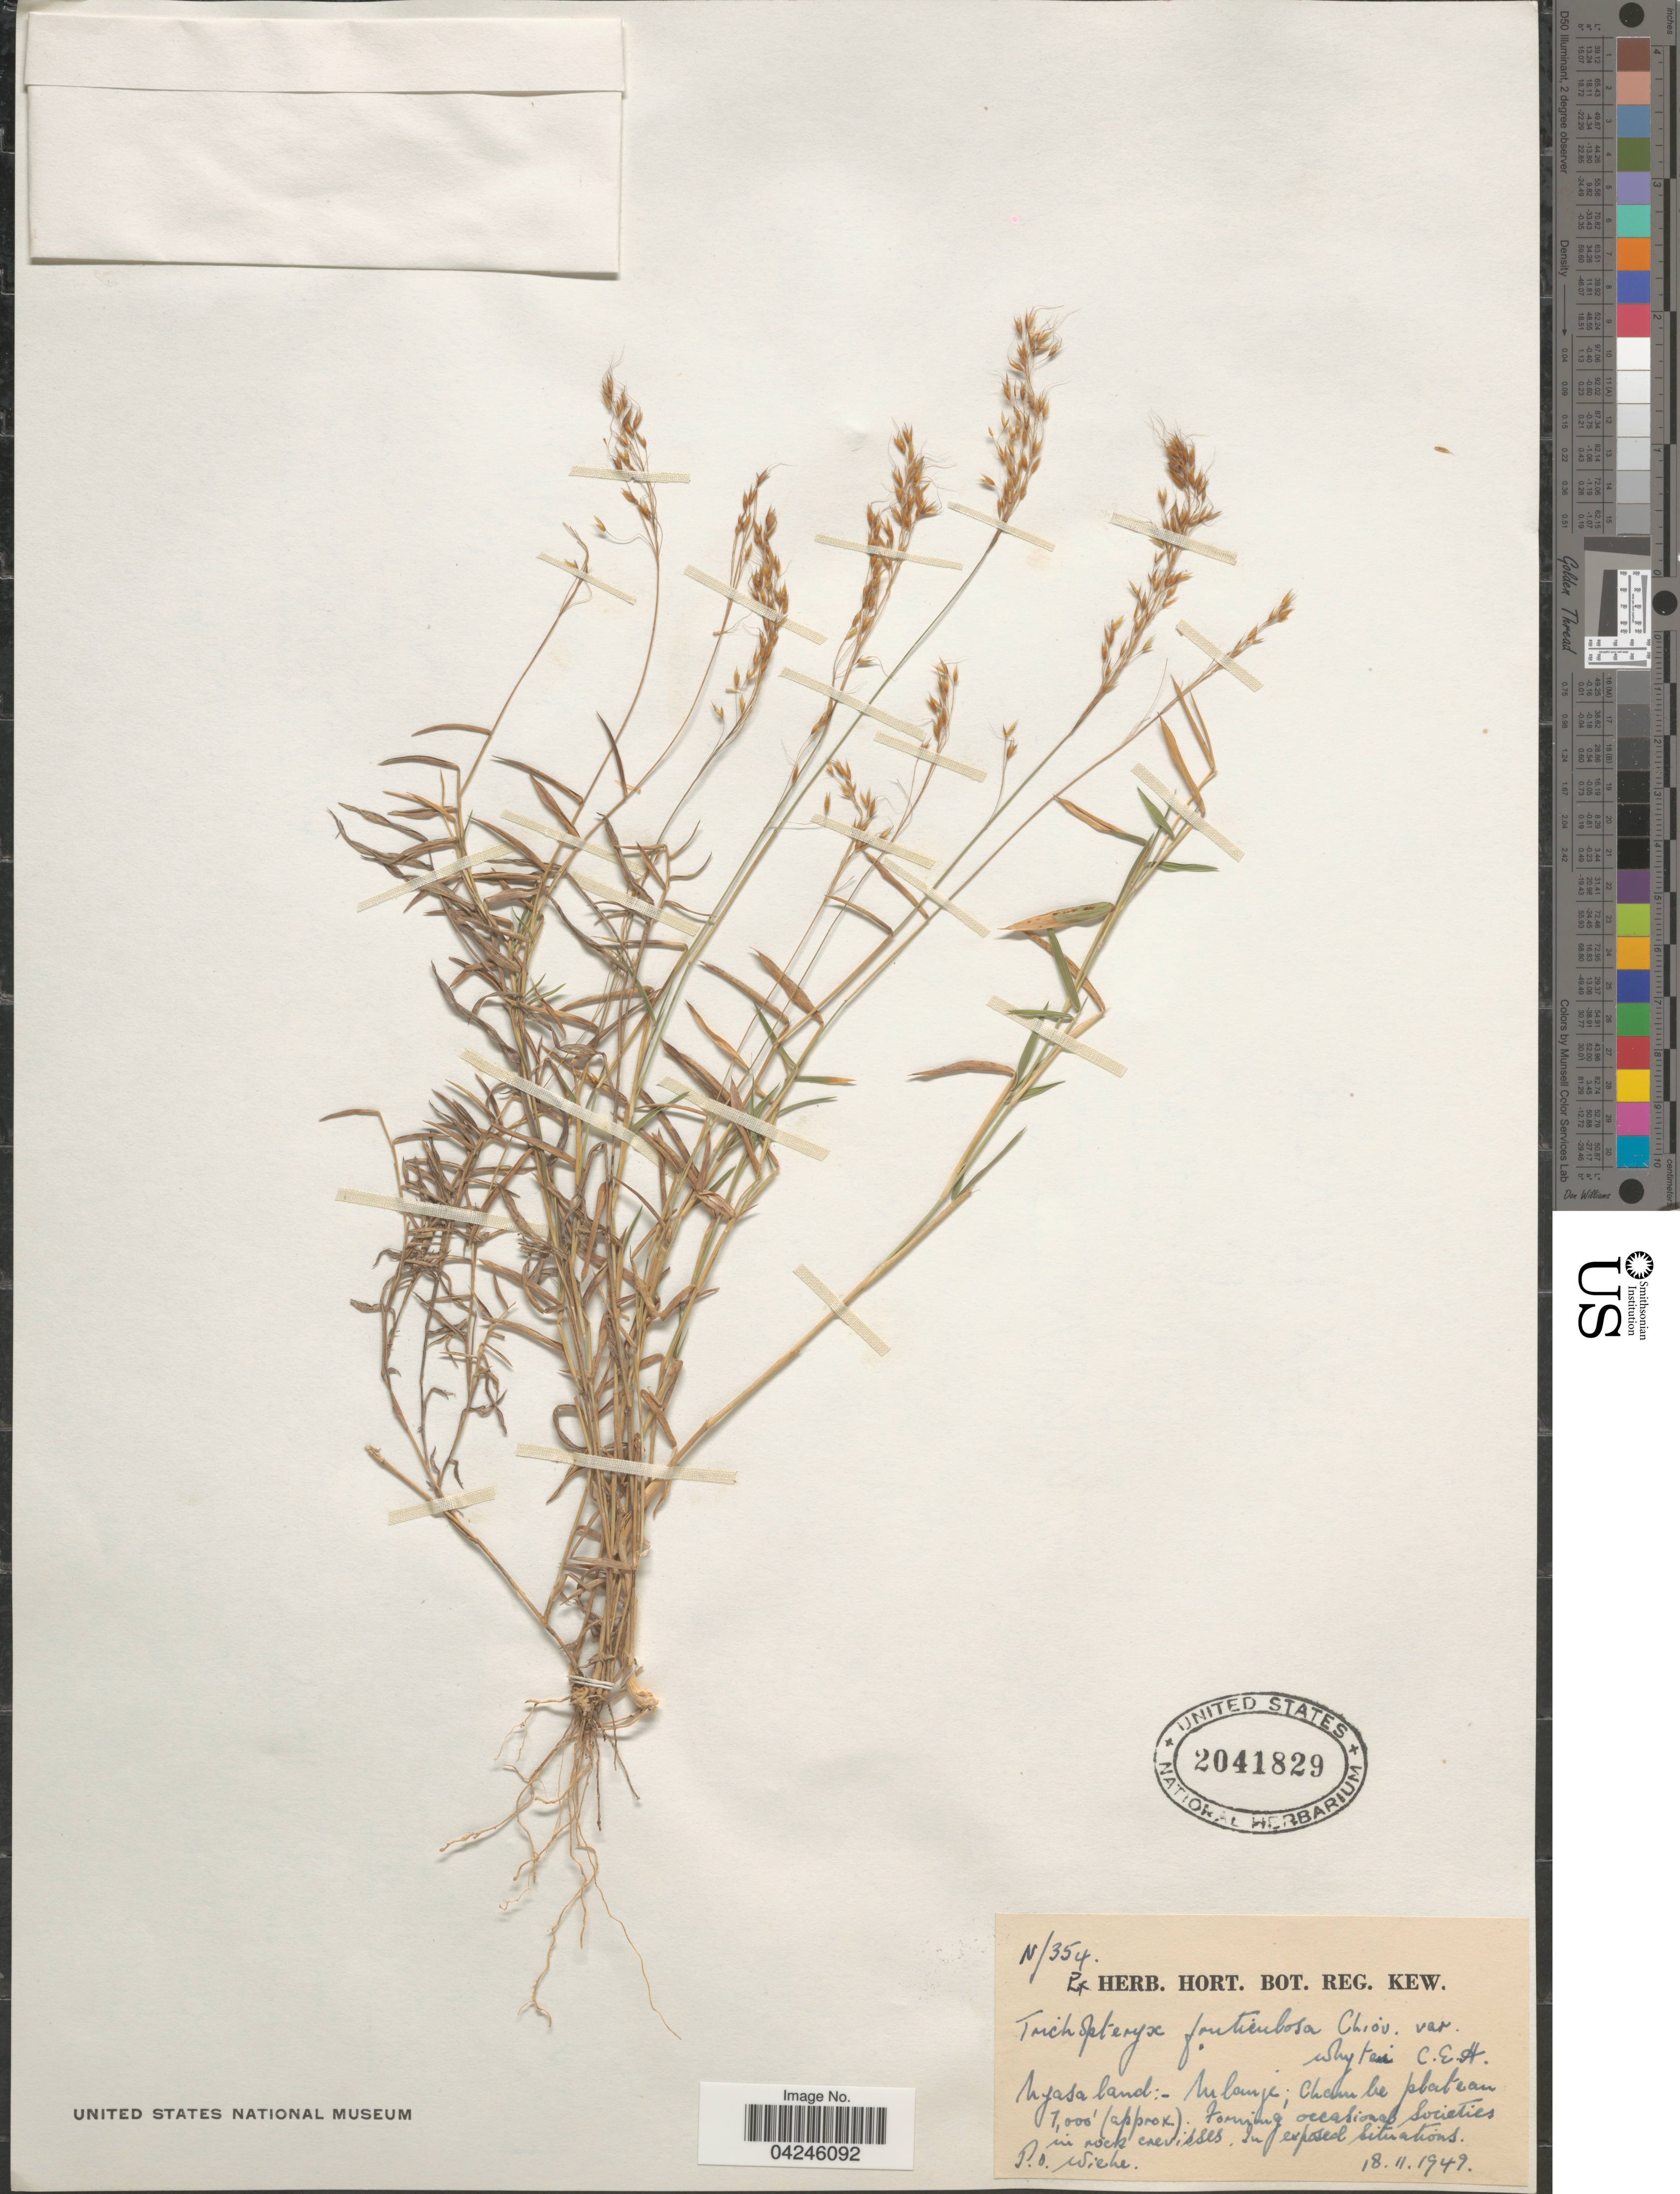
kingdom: Plantae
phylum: Tracheophyta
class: Liliopsida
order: Poales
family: Poaceae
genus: Trichopteryx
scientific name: Trichopteryx fruticulosa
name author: Chiov.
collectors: P. Wiehe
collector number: N/354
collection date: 1949-11-18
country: Malawi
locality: Nyasaland:- Milanje; Chambe plateau. Forming occasional Societies in rock crevisses.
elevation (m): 2134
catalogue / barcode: US 2041829